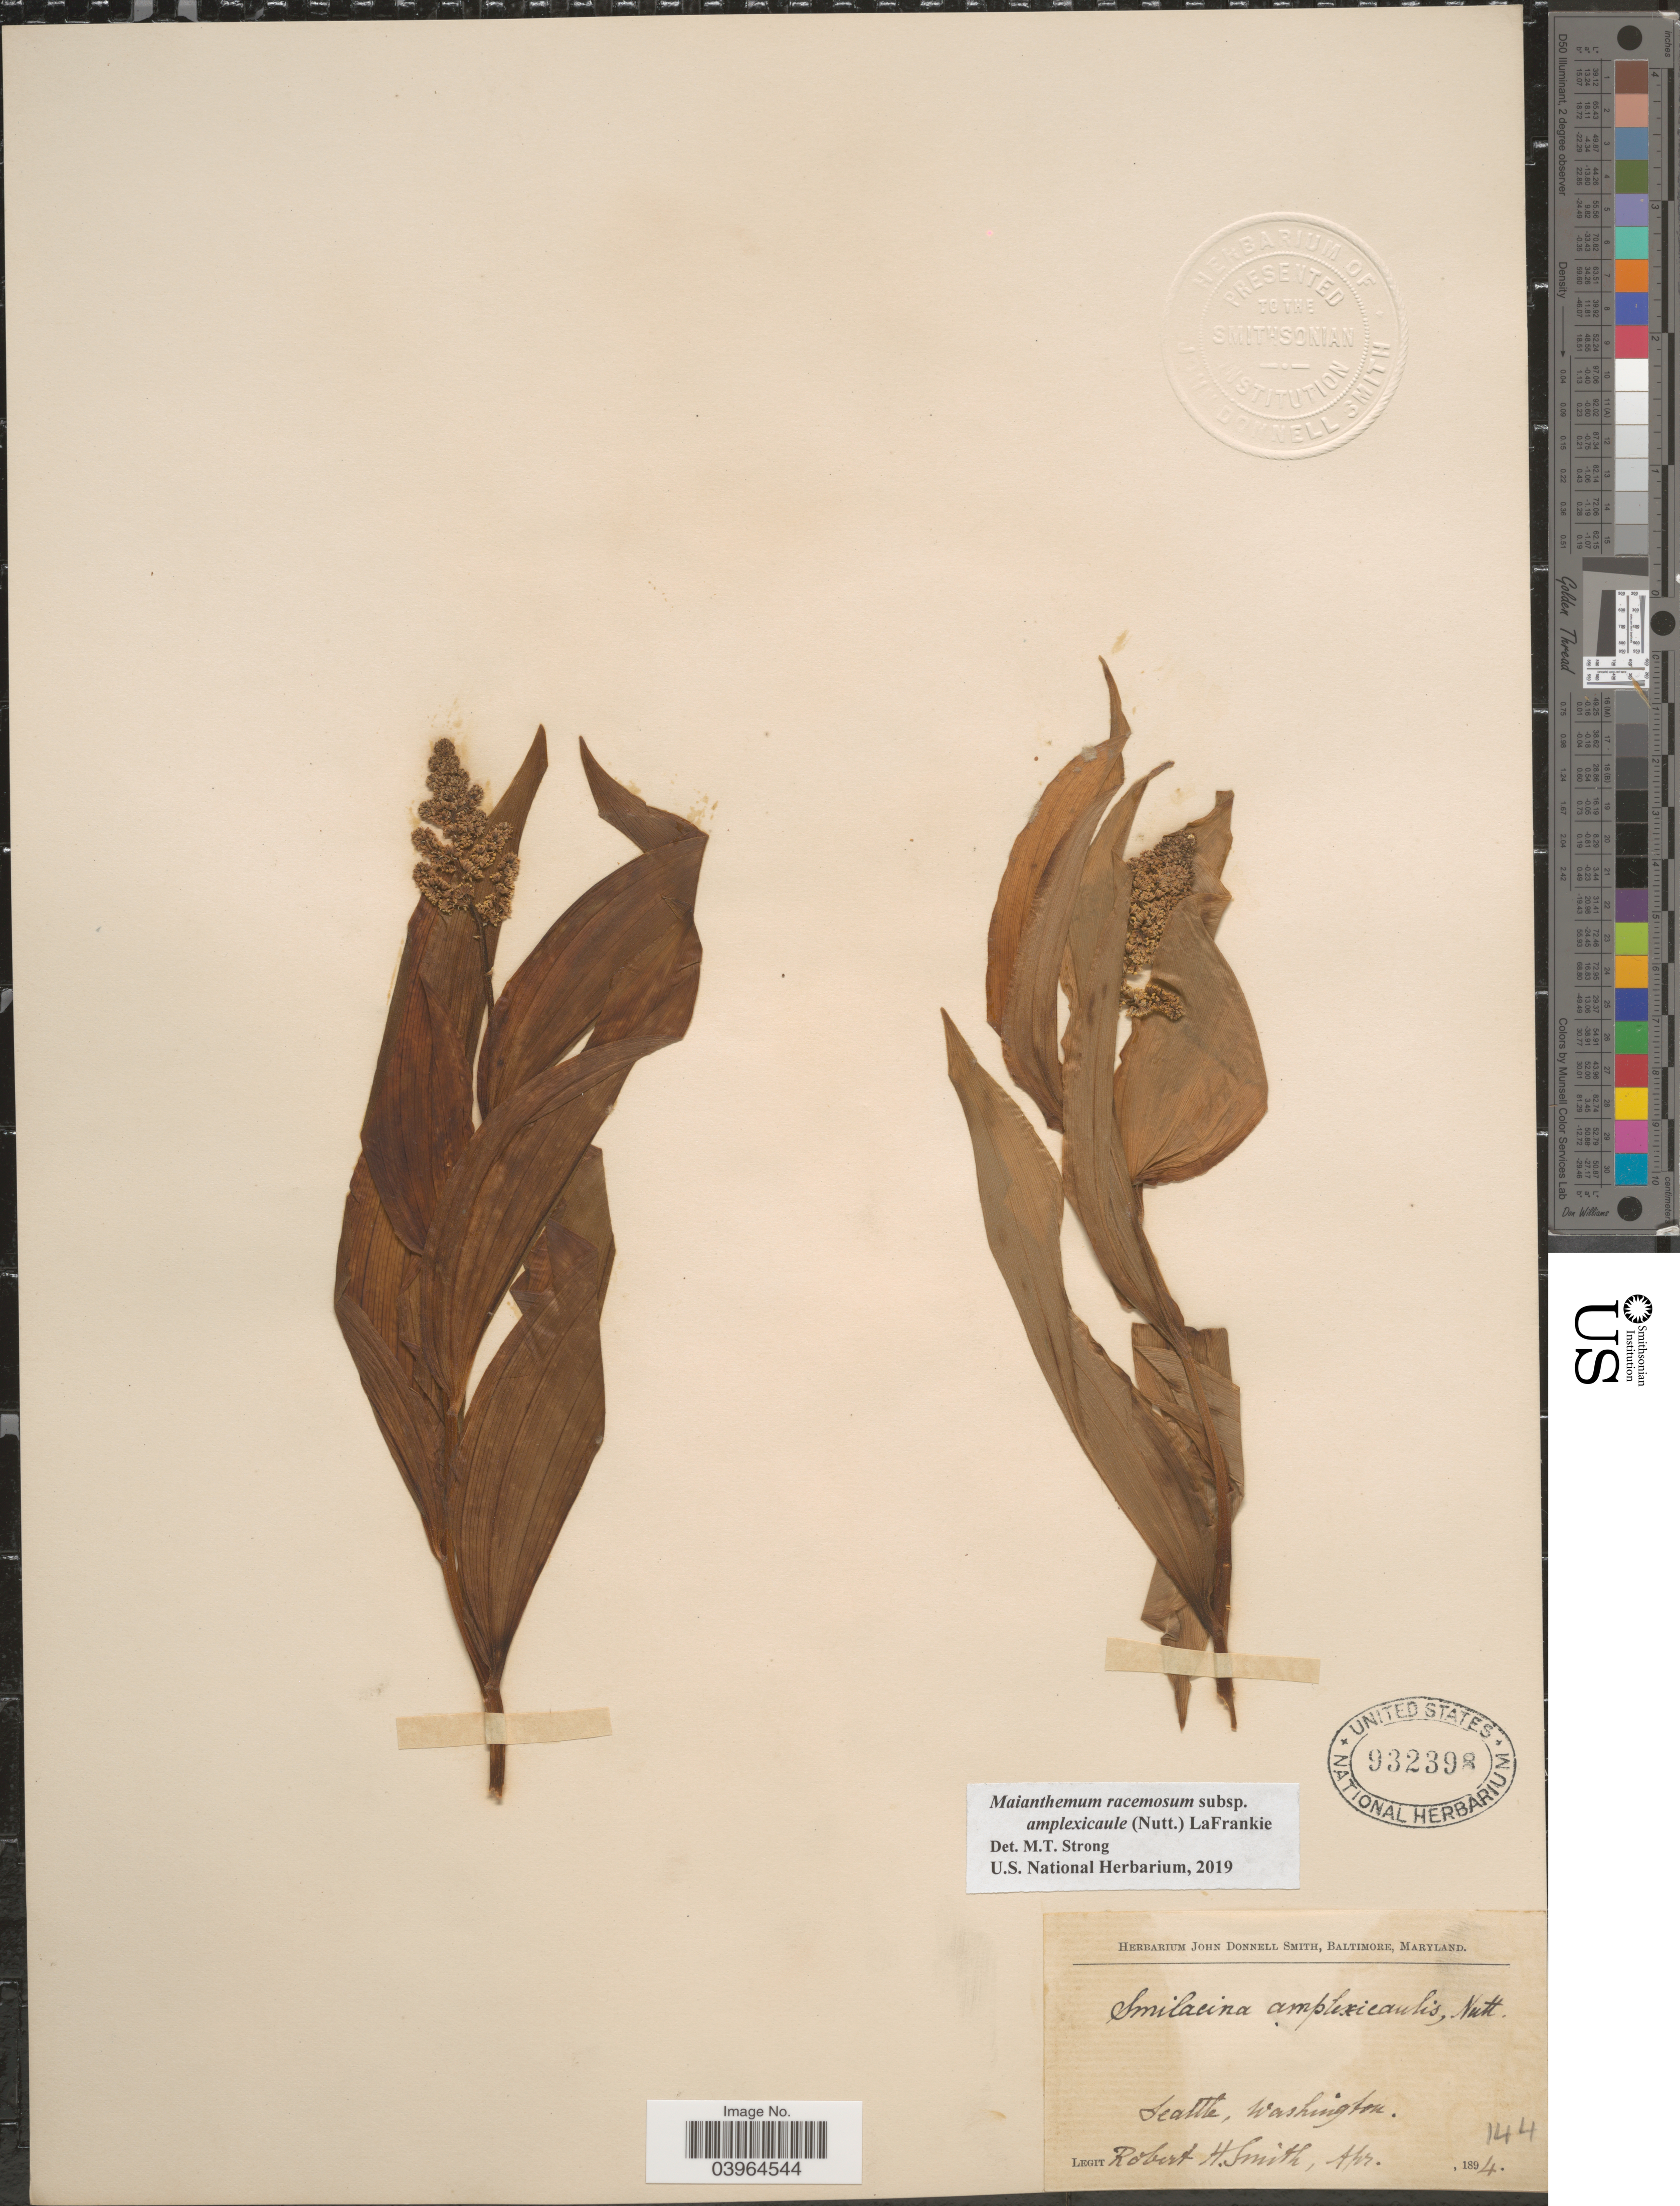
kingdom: Plantae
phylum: Tracheophyta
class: Liliopsida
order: Asparagales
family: Asparagaceae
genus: Maianthemum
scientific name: Maianthemum racemosum subsp. amplexicaule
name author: (Nutt.) LaFrankie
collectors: R. H. Smith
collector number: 144?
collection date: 1894-04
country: United States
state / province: Washington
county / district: King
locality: Seattle.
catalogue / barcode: US 932398